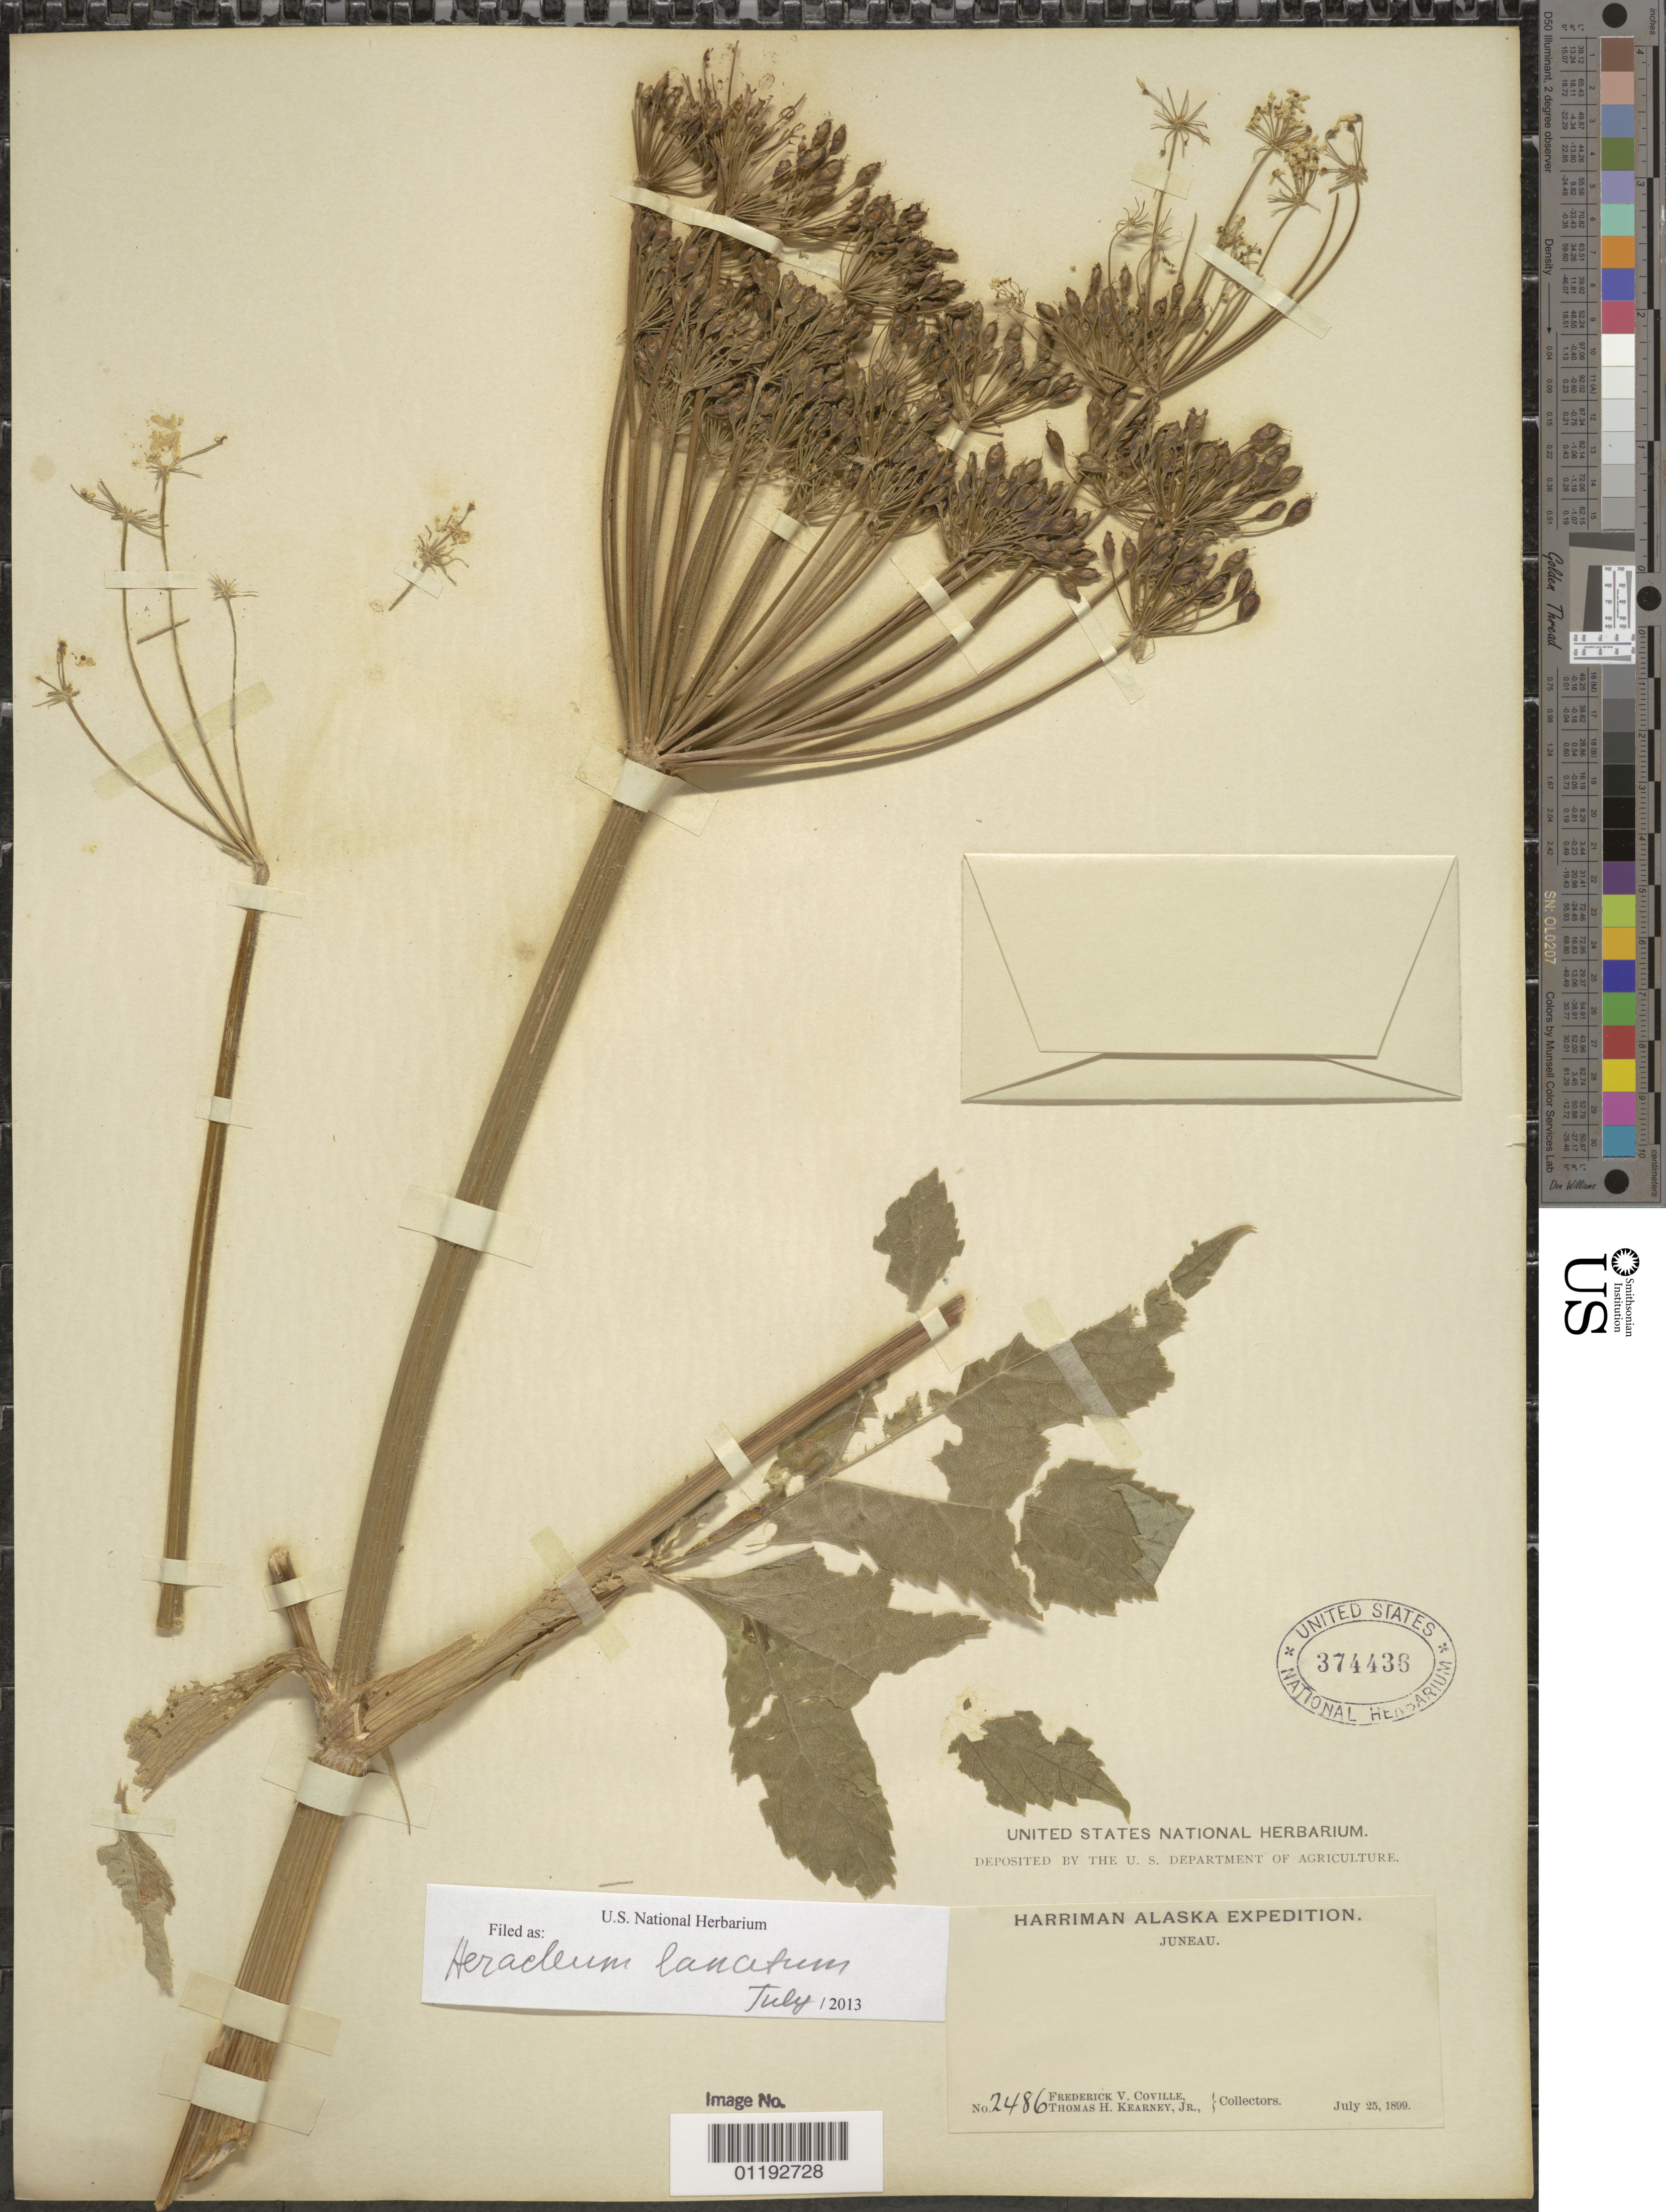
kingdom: Plantae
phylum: Tracheophyta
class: Magnoliopsida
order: Apiales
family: Apiaceae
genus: Heracleum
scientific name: Heracleum lanatum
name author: Michx.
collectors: F. V. Coville & F. Funston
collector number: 2486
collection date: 1899-07-25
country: United States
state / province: Alaska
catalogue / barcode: US 374436